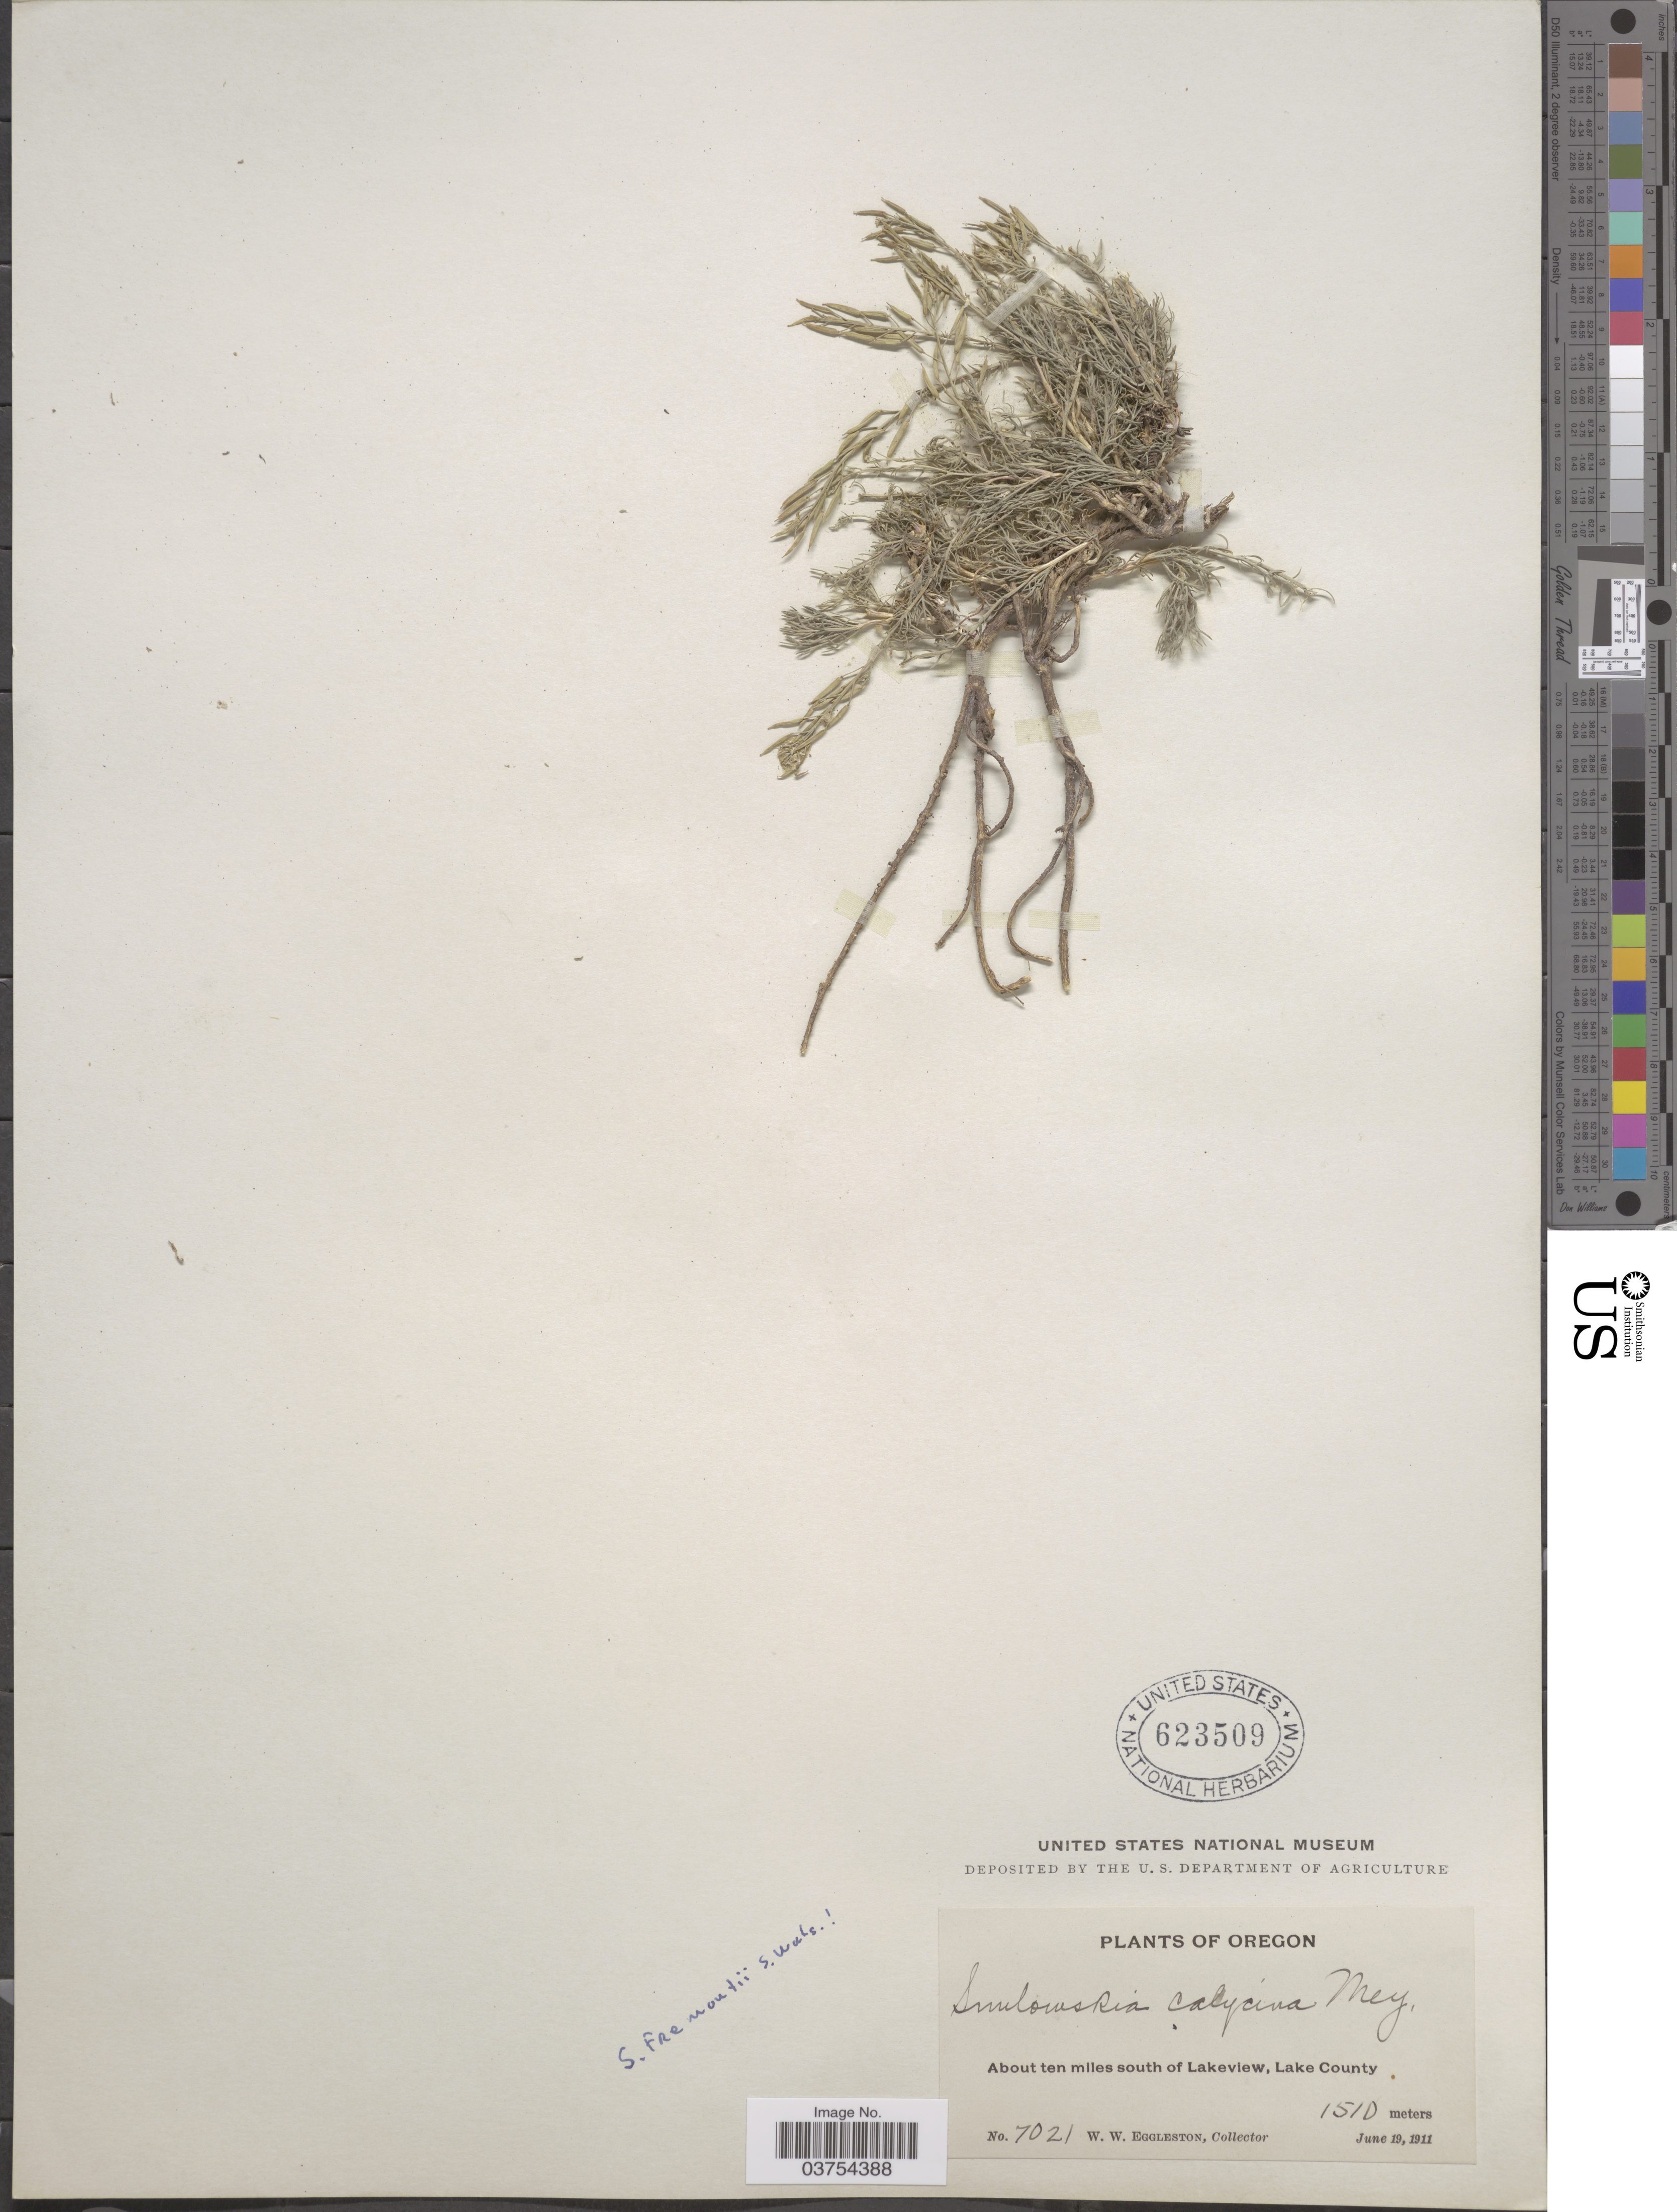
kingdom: Plantae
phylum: Tracheophyta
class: Magnoliopsida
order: Brassicales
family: Brassicaceae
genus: Smelowskia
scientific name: Smelowskia fremontii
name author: S. Watson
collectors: W. W. Eggleston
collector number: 7021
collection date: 1911-06-19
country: United States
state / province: Oregon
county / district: Lake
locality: About ten miles south of Lakeview, Lake County.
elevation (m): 1510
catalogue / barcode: US 623509